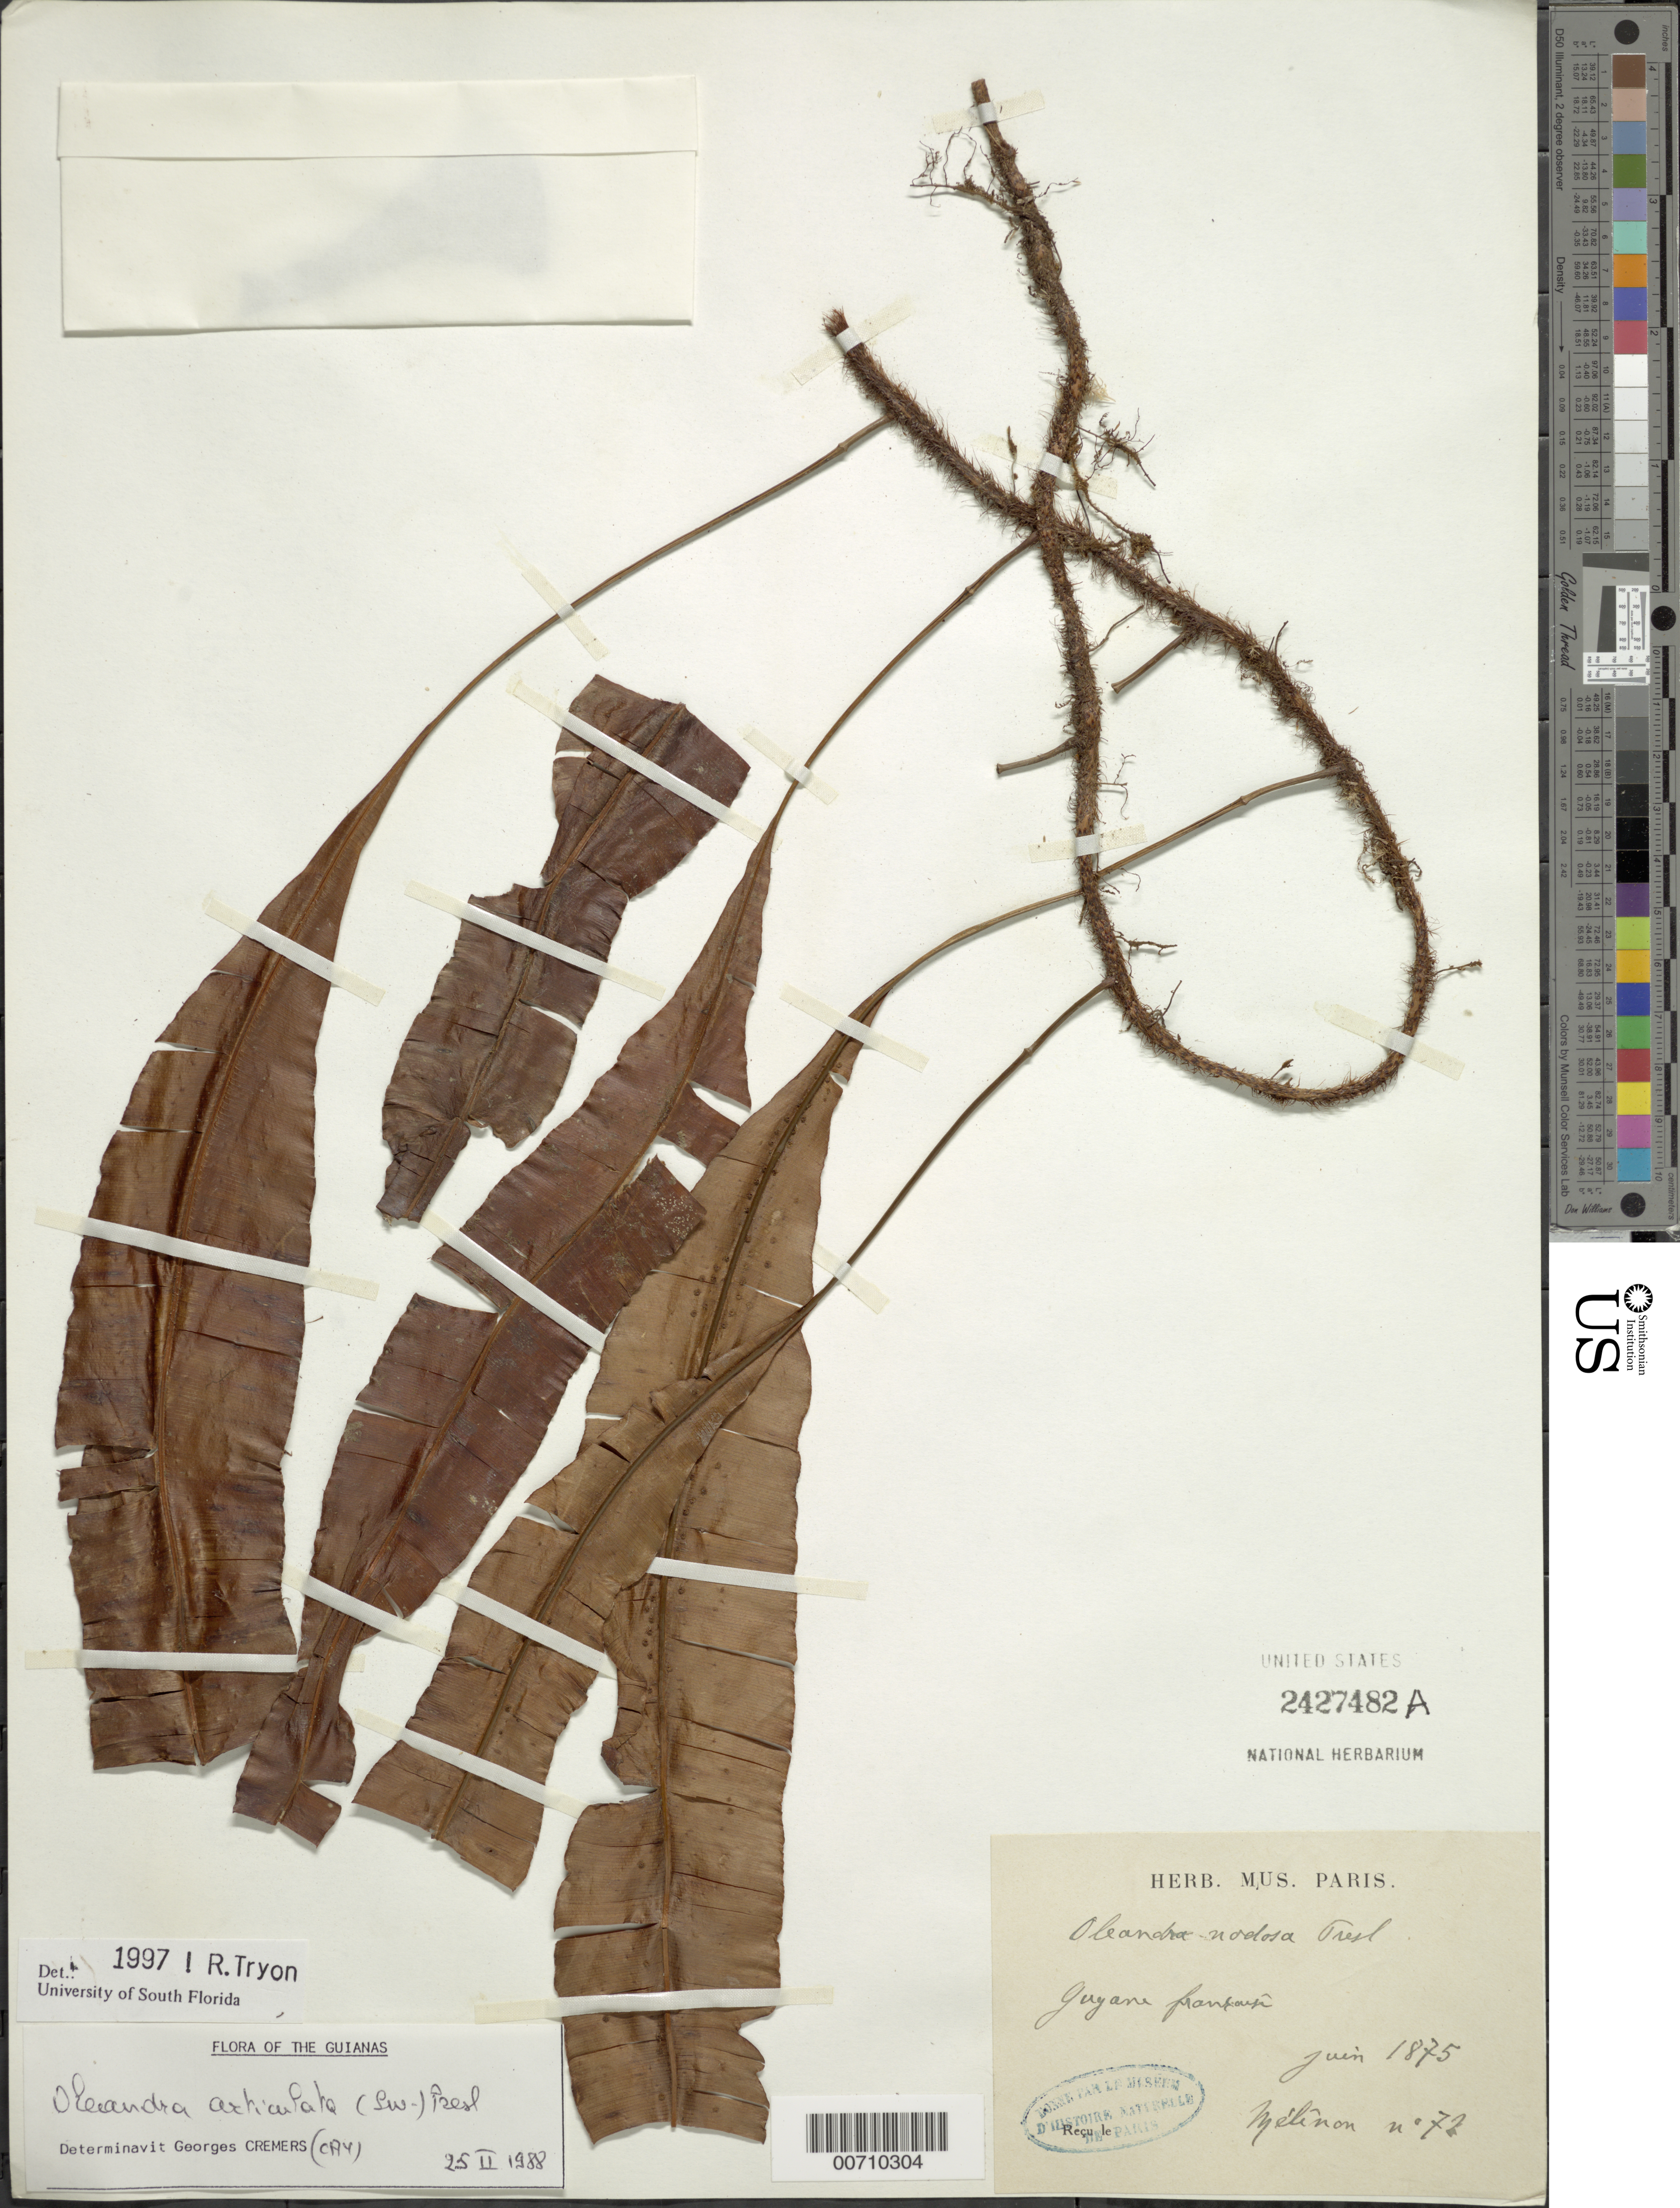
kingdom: Plantae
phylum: Tracheophyta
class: Polypodiopsida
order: Polypodiales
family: Oleandraceae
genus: Oleandra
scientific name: Oleandra articulata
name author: (Sw.) C. Presl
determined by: Tryon, Rolla M., Jr.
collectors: E. Mélinon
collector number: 72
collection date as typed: June 1875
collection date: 1875-06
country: French Guiana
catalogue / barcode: US 2427482A